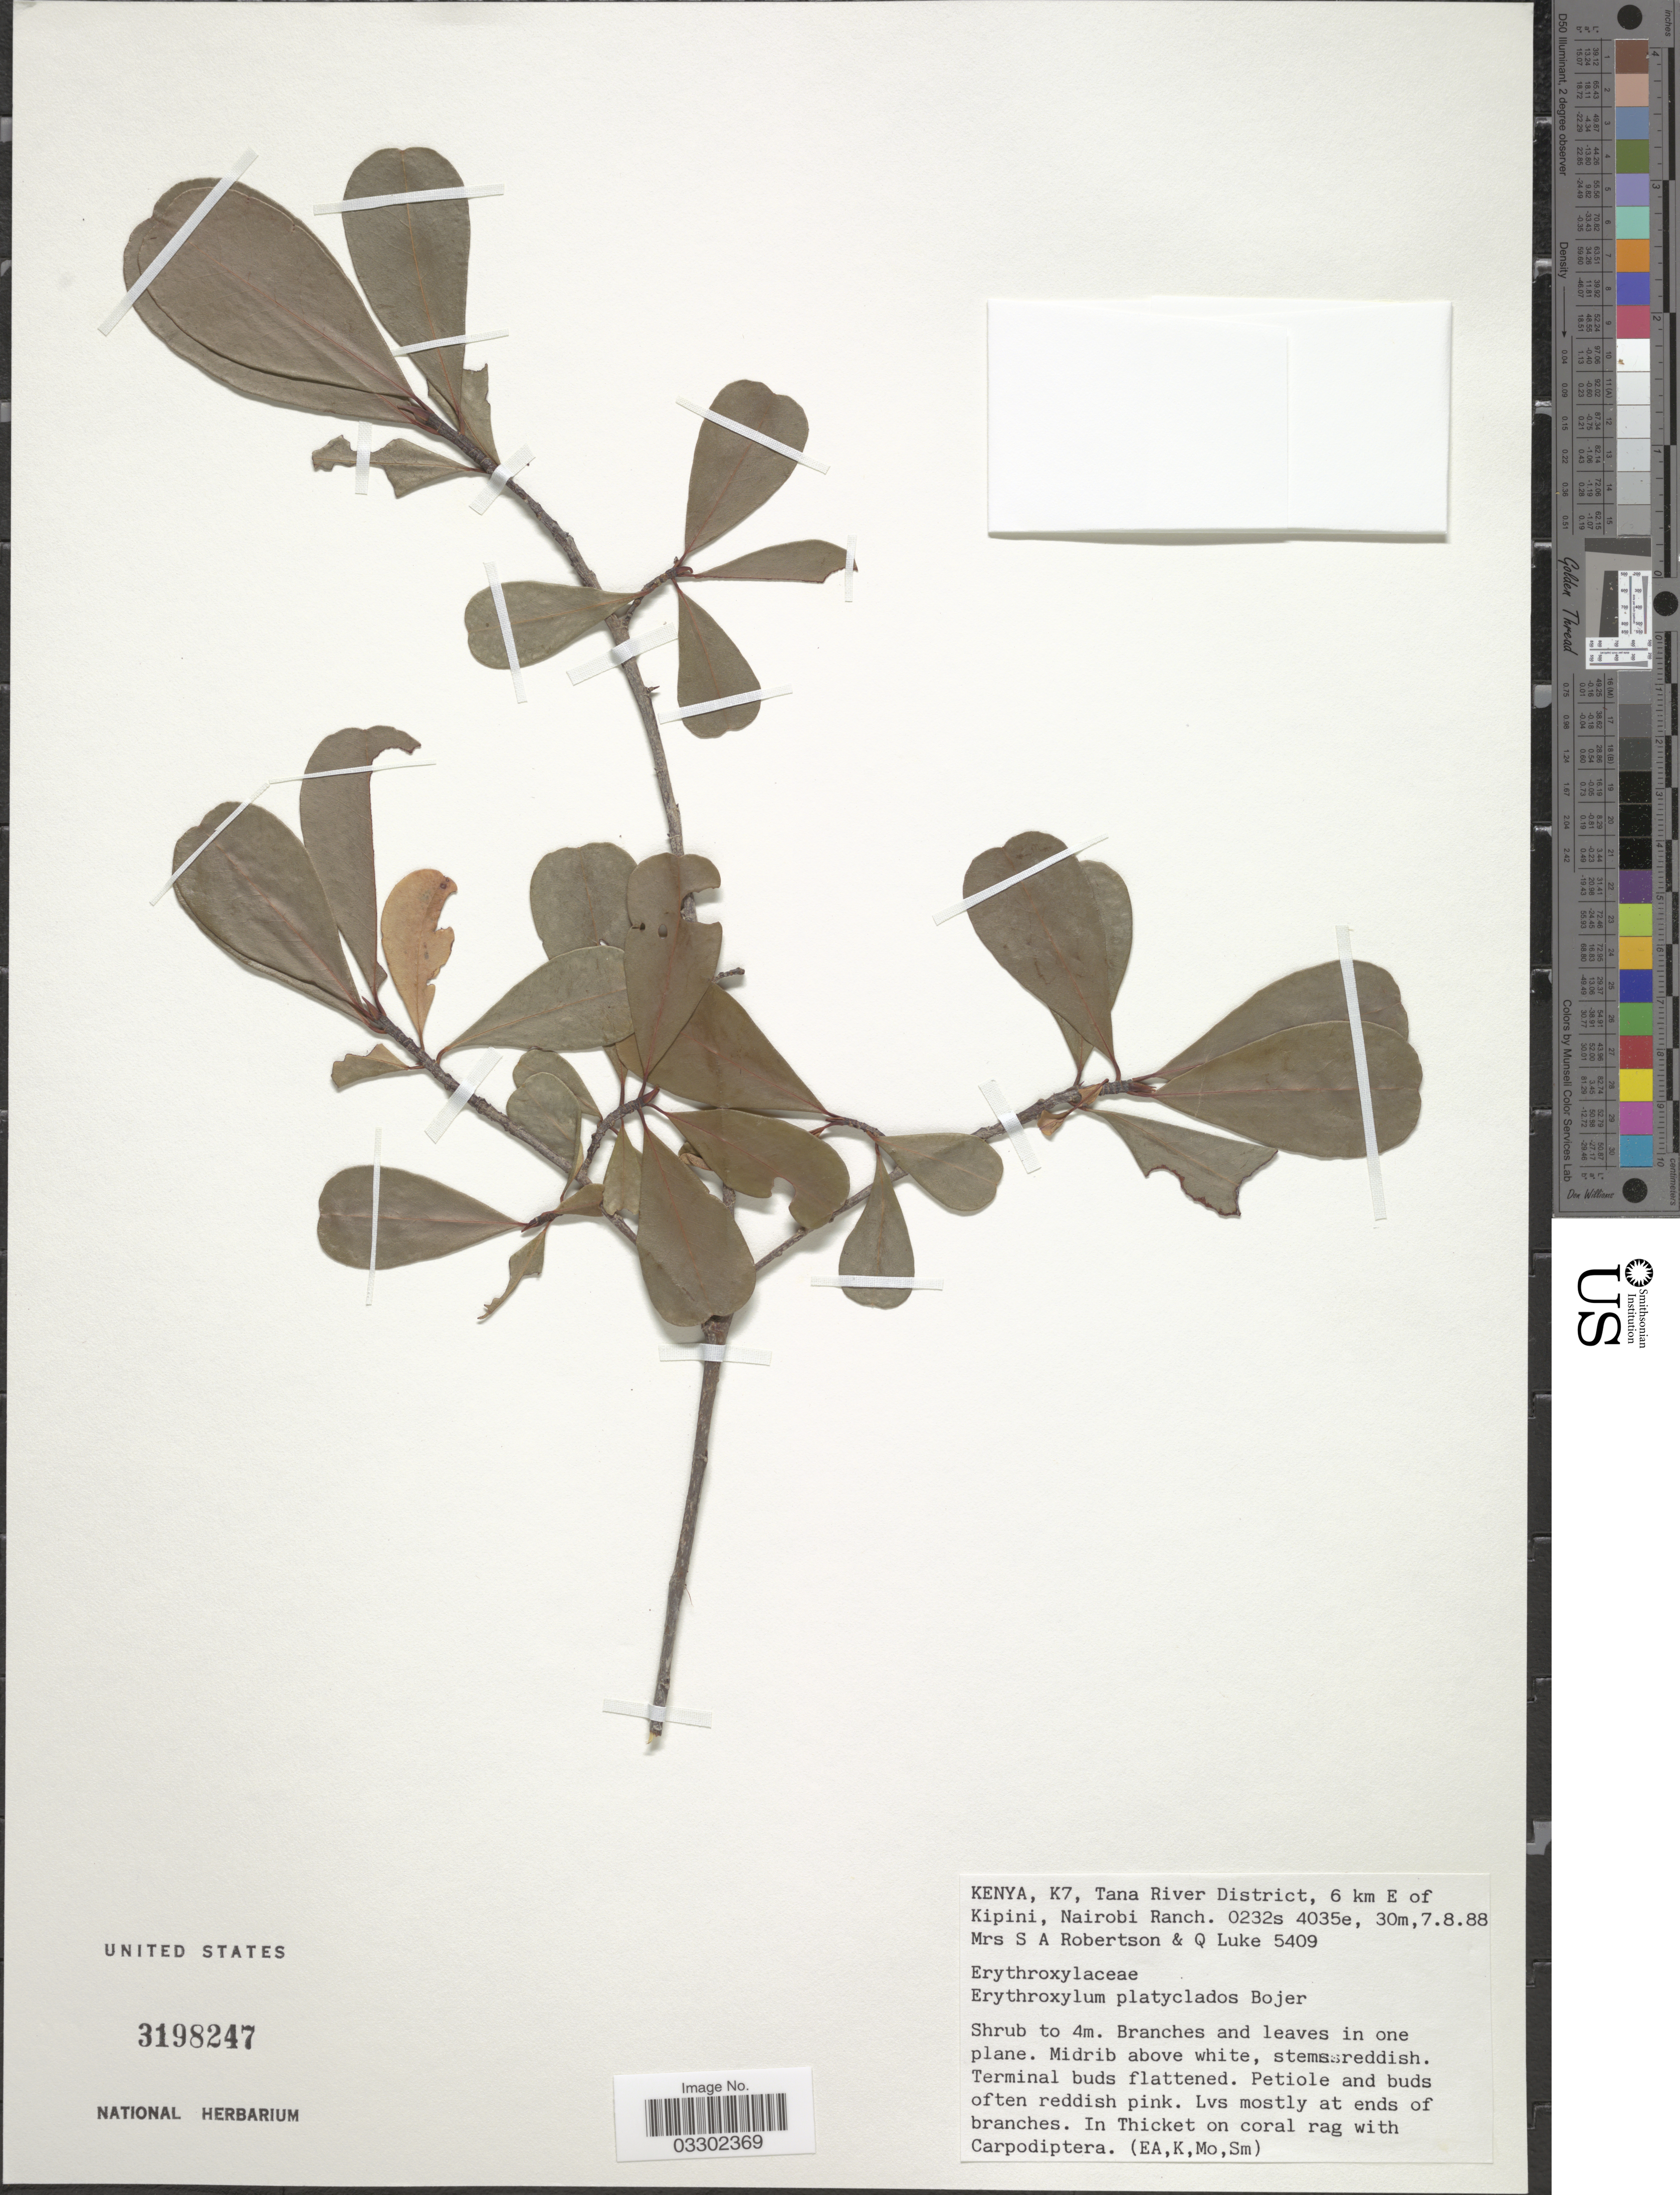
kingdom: Plantae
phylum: Tracheophyta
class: Magnoliopsida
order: Malpighiales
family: Erythroxylaceae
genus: Erythroxylum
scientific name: Erythroxylum platyclados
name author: Bojer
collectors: S. Robertson & Q. Luke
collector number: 5409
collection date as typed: Transcribed d/m/y: 7/8/88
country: Kenya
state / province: Tana River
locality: K7, Tana River District, 6 km E of Kipini, Nairobi Ranch.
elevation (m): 30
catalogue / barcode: US 3198247